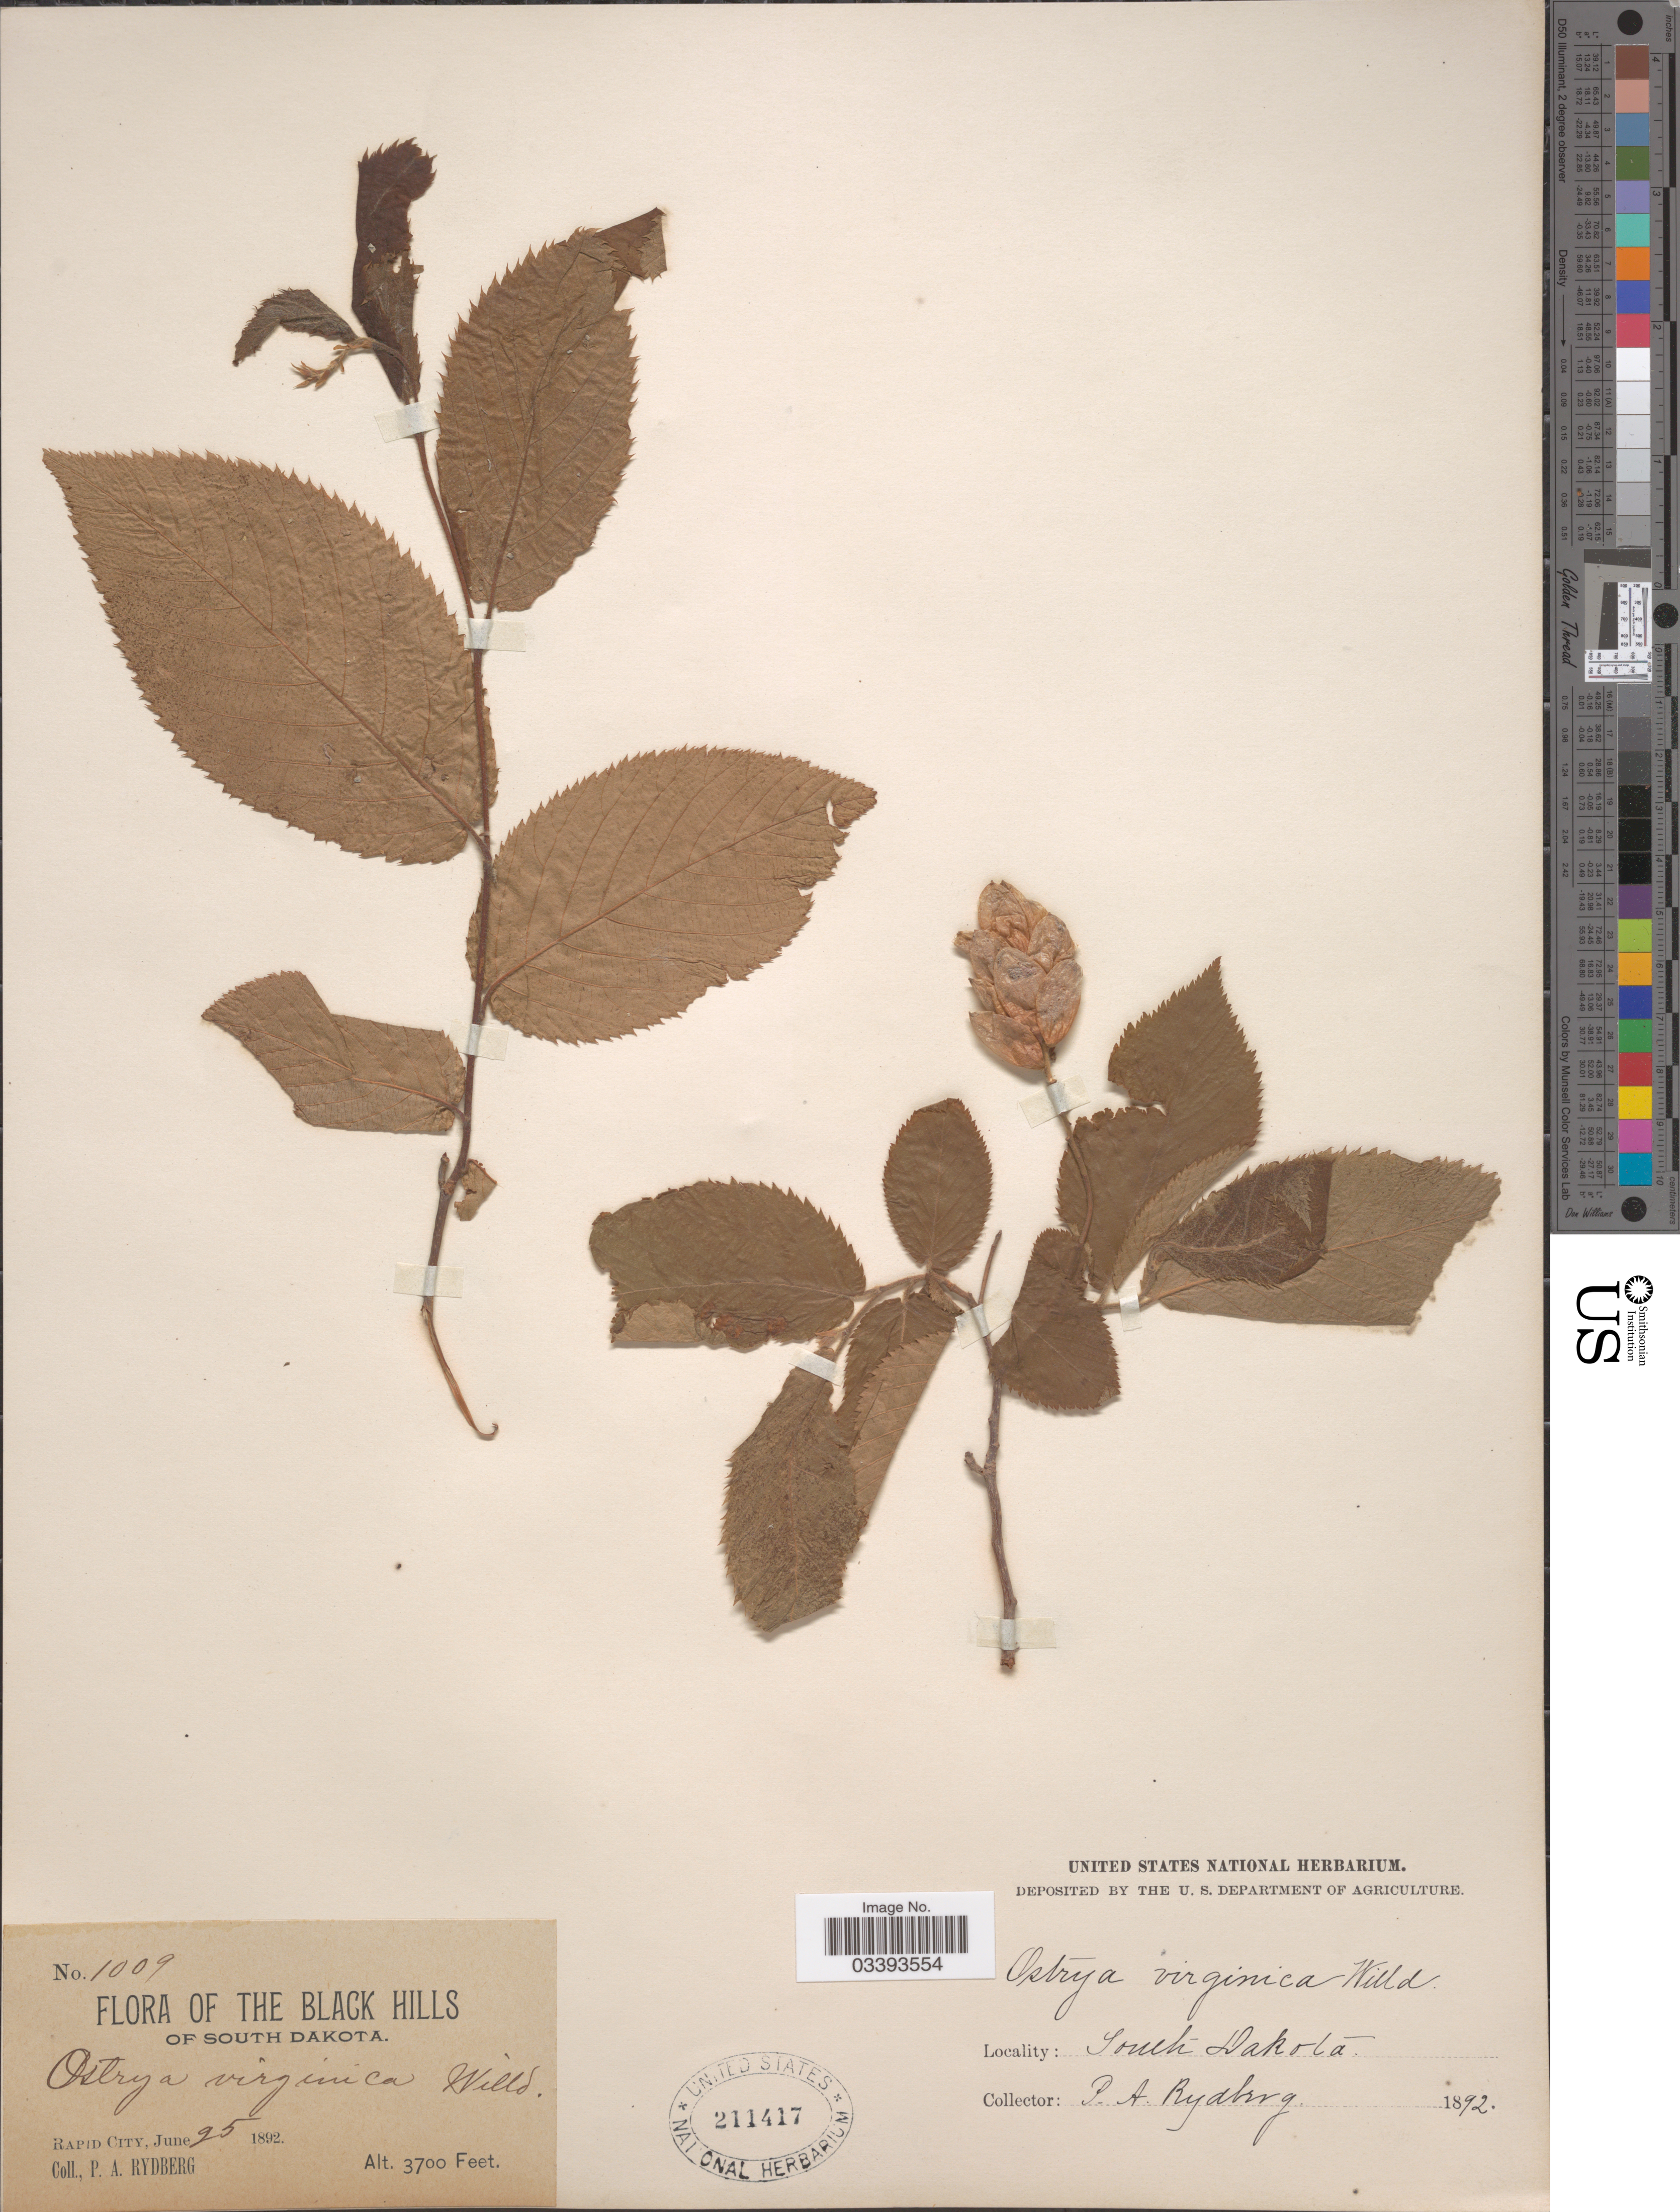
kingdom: Plantae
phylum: Tracheophyta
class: Magnoliopsida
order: Fagales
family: Betulaceae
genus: Ostrya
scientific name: Ostrya virginiana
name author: (Mill.) K. Koch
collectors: P. A. Rydberg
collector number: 1009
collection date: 1892-06-25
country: United States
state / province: South Dakota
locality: The Black Hills of South Dakota. Rapid City.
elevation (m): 1128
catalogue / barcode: US 211417